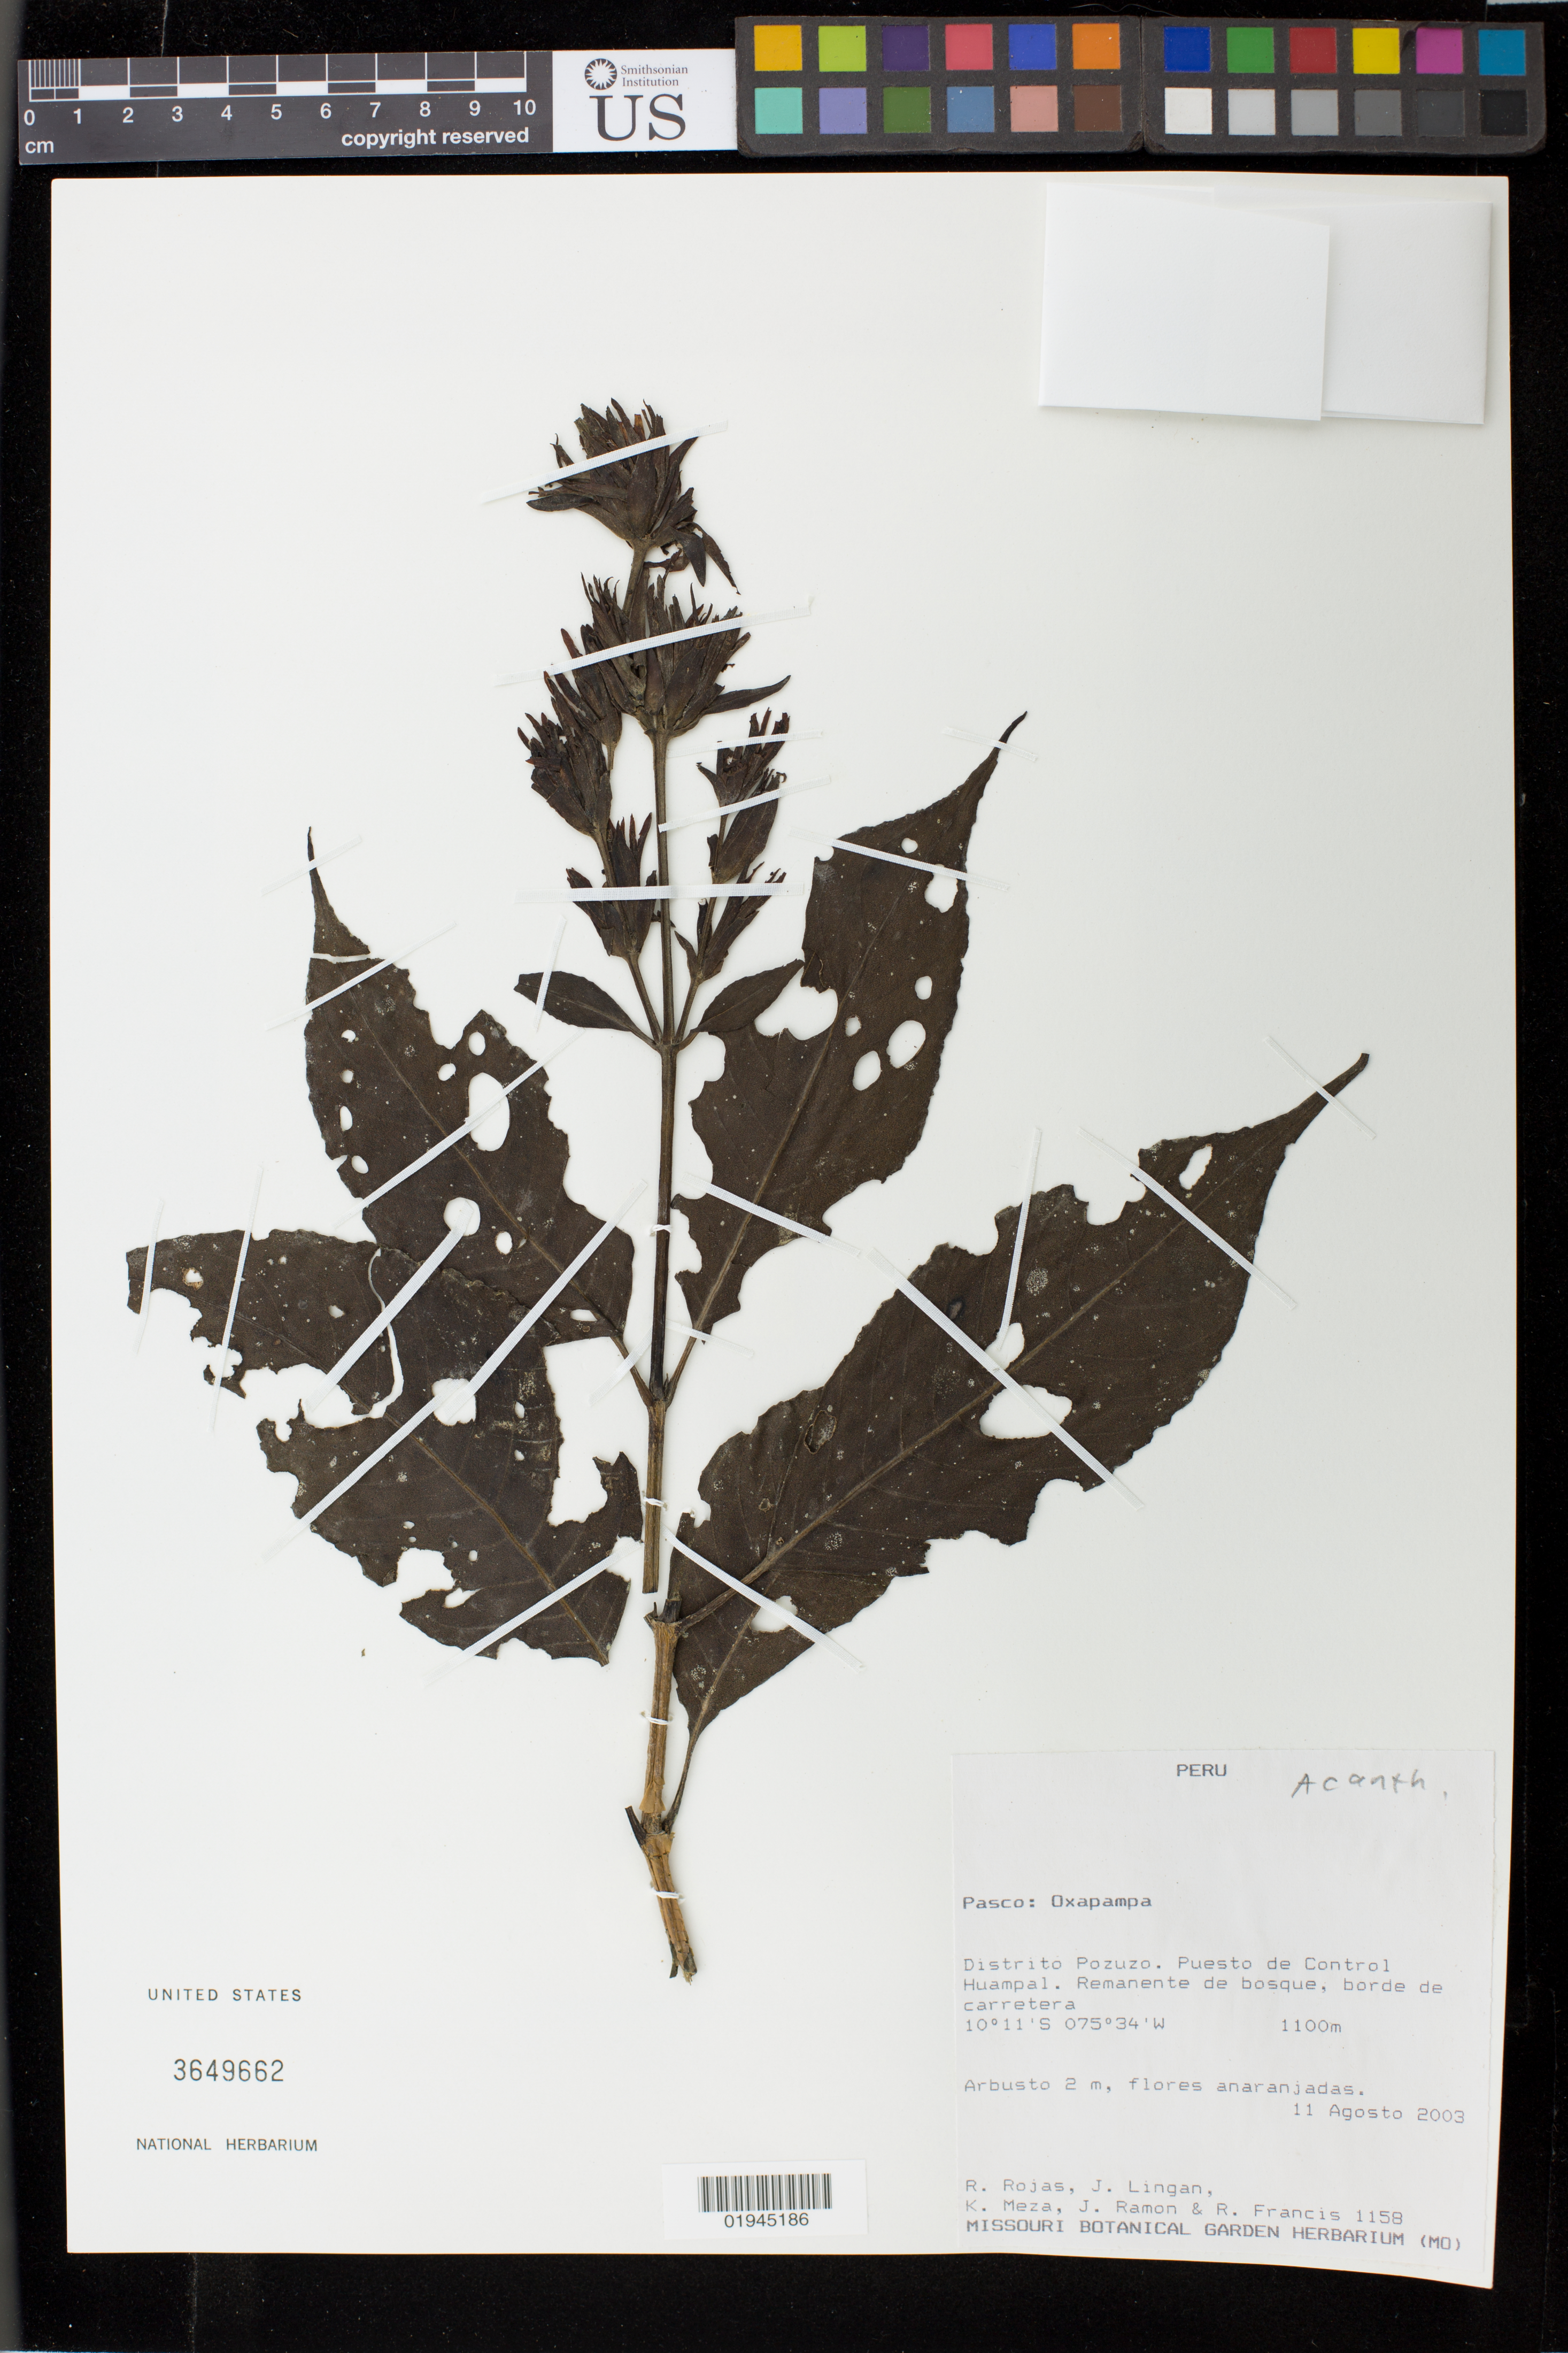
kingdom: Plantae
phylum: Tracheophyta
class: Magnoliopsida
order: Lamiales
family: Acanthaceae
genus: Sanchezia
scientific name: Sanchezia sp.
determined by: Villanueva, Rosa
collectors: R. Rojas & et al.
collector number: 1158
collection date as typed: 11 Aug 2003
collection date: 2003-08-11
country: Peru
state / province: Pasco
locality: Pasco: Oxapampa. Distrito Pozuzo, Puesto de Control Huampal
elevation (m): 1100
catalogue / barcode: US 3649662